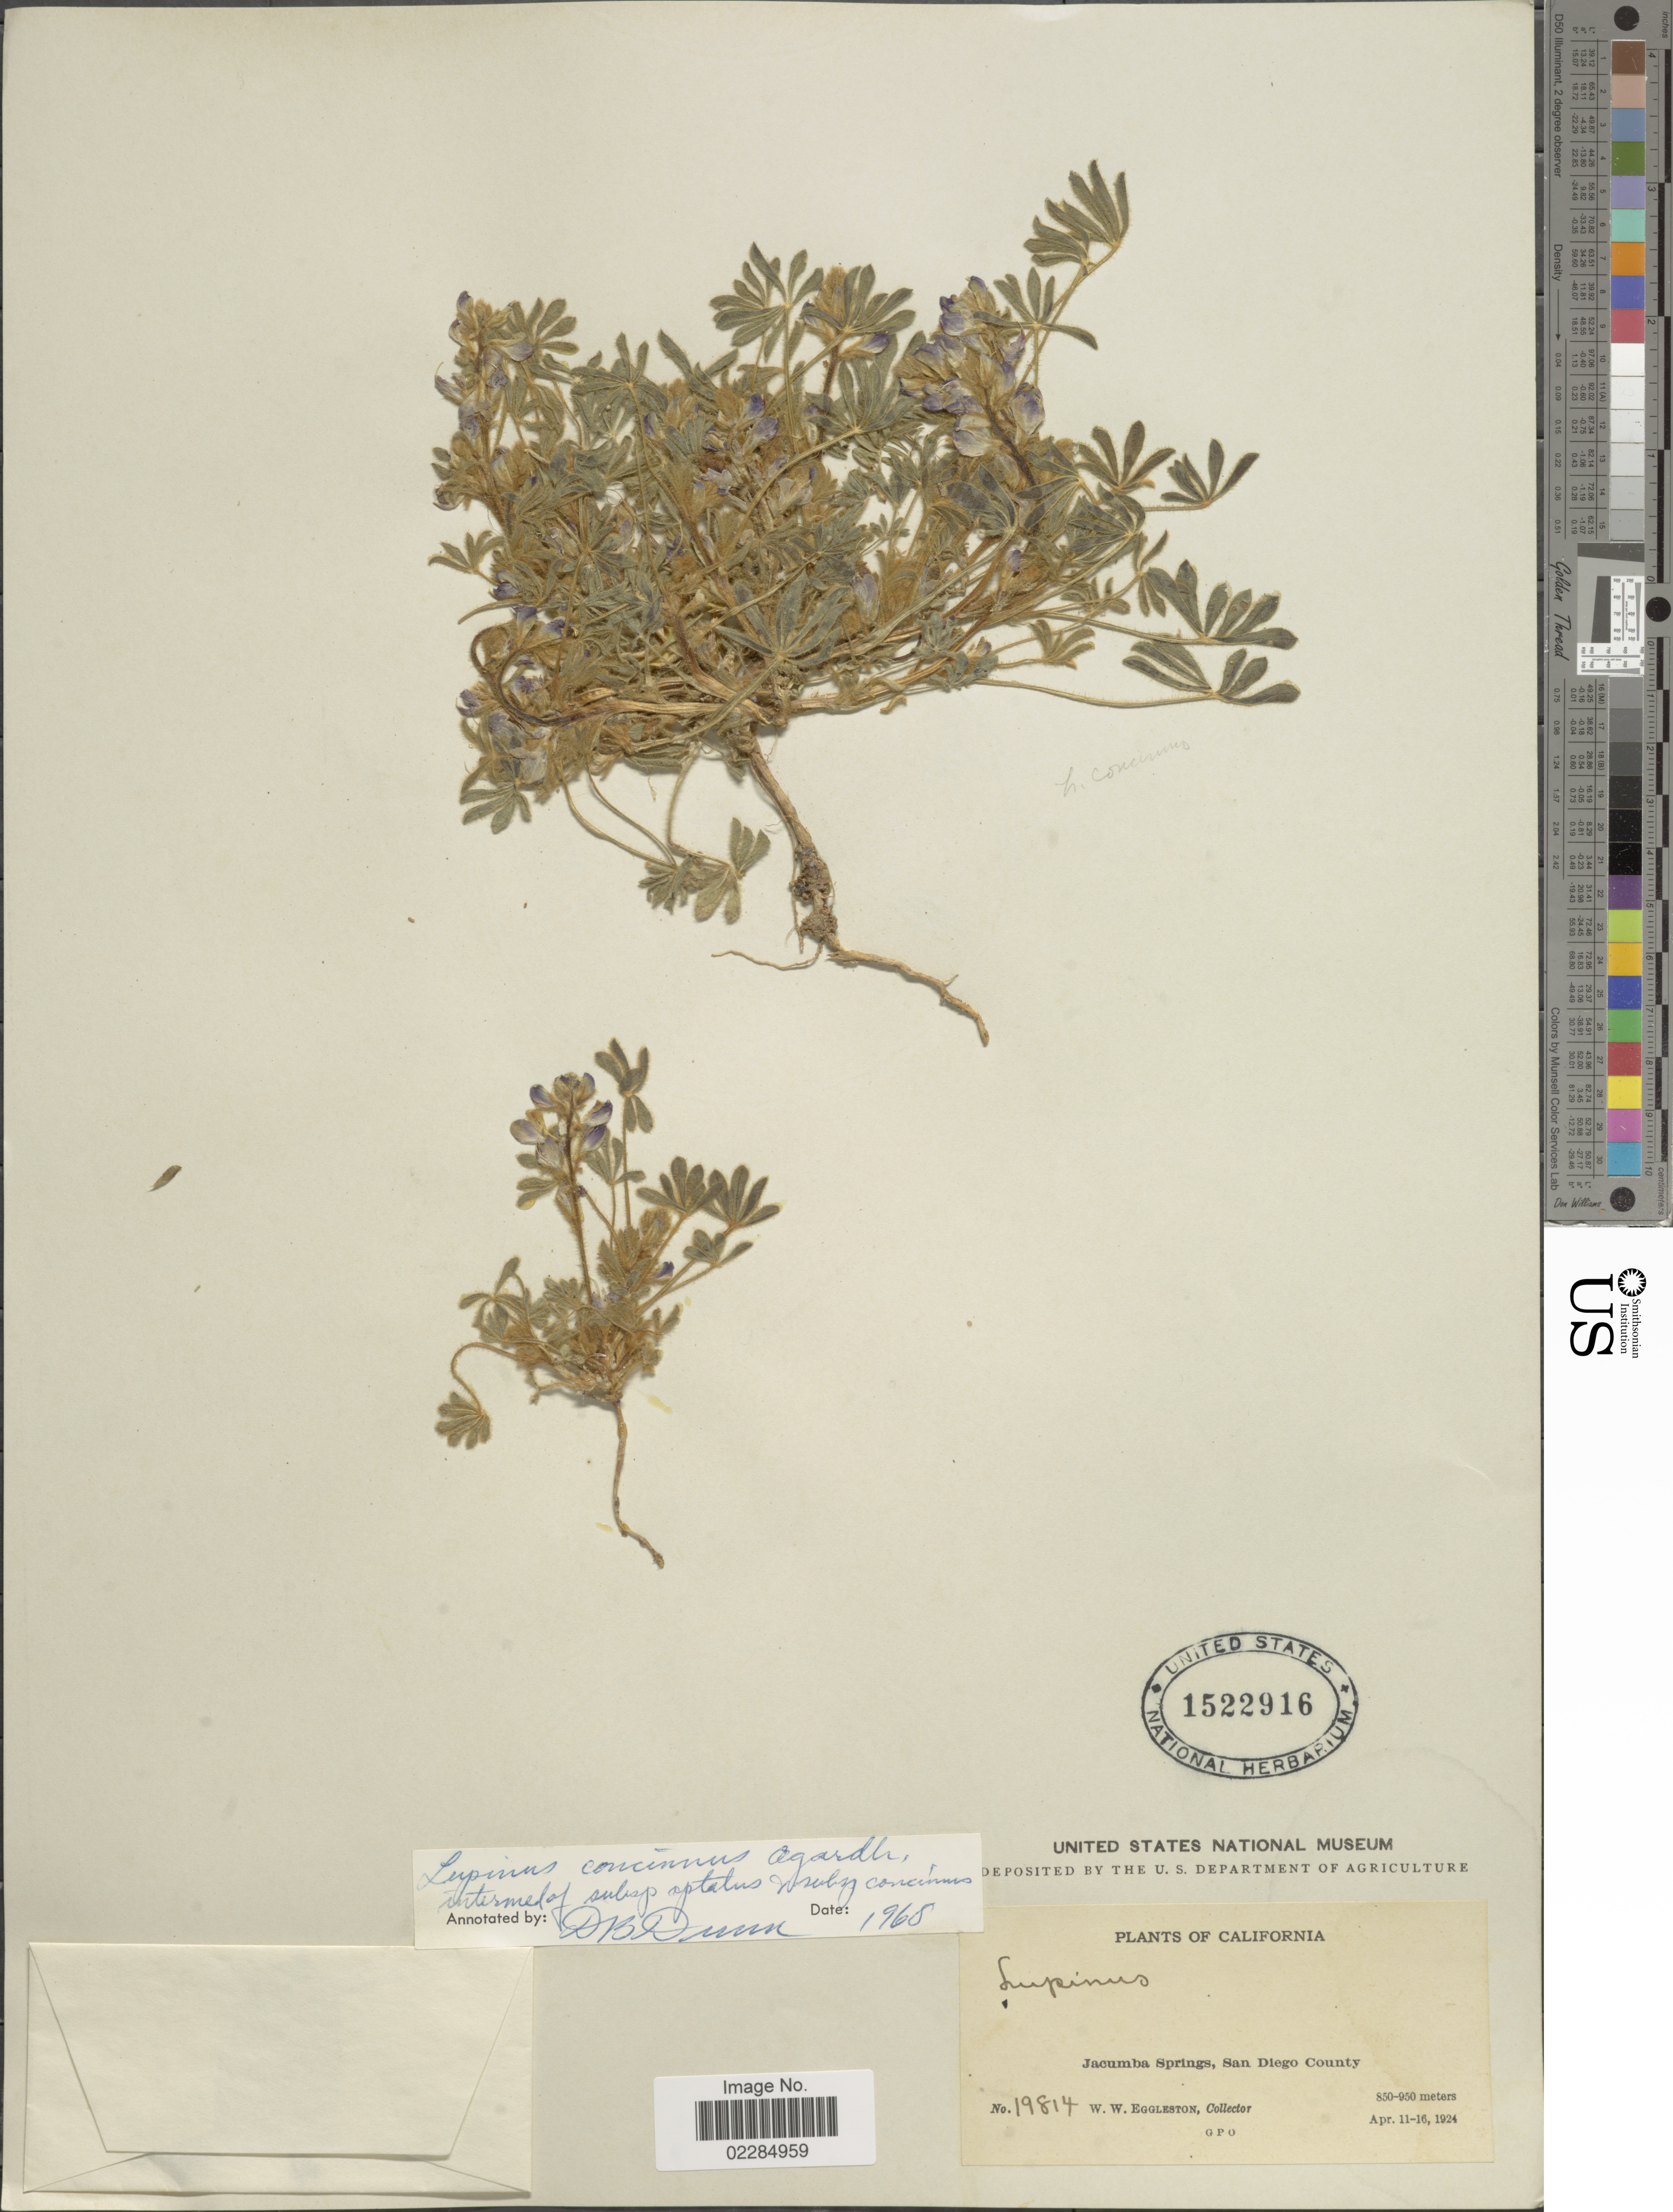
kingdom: Plantae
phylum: Tracheophyta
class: Magnoliopsida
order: Fabales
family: Fabaceae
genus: Lupinus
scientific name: Lupinus concinnus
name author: J. Agardh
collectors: W. W. Eggleston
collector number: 19814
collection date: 1924-04-11/1924-04-16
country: United States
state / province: California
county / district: San Diego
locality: Jacumba Springs, San Diego County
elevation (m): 850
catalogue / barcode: US 1522916